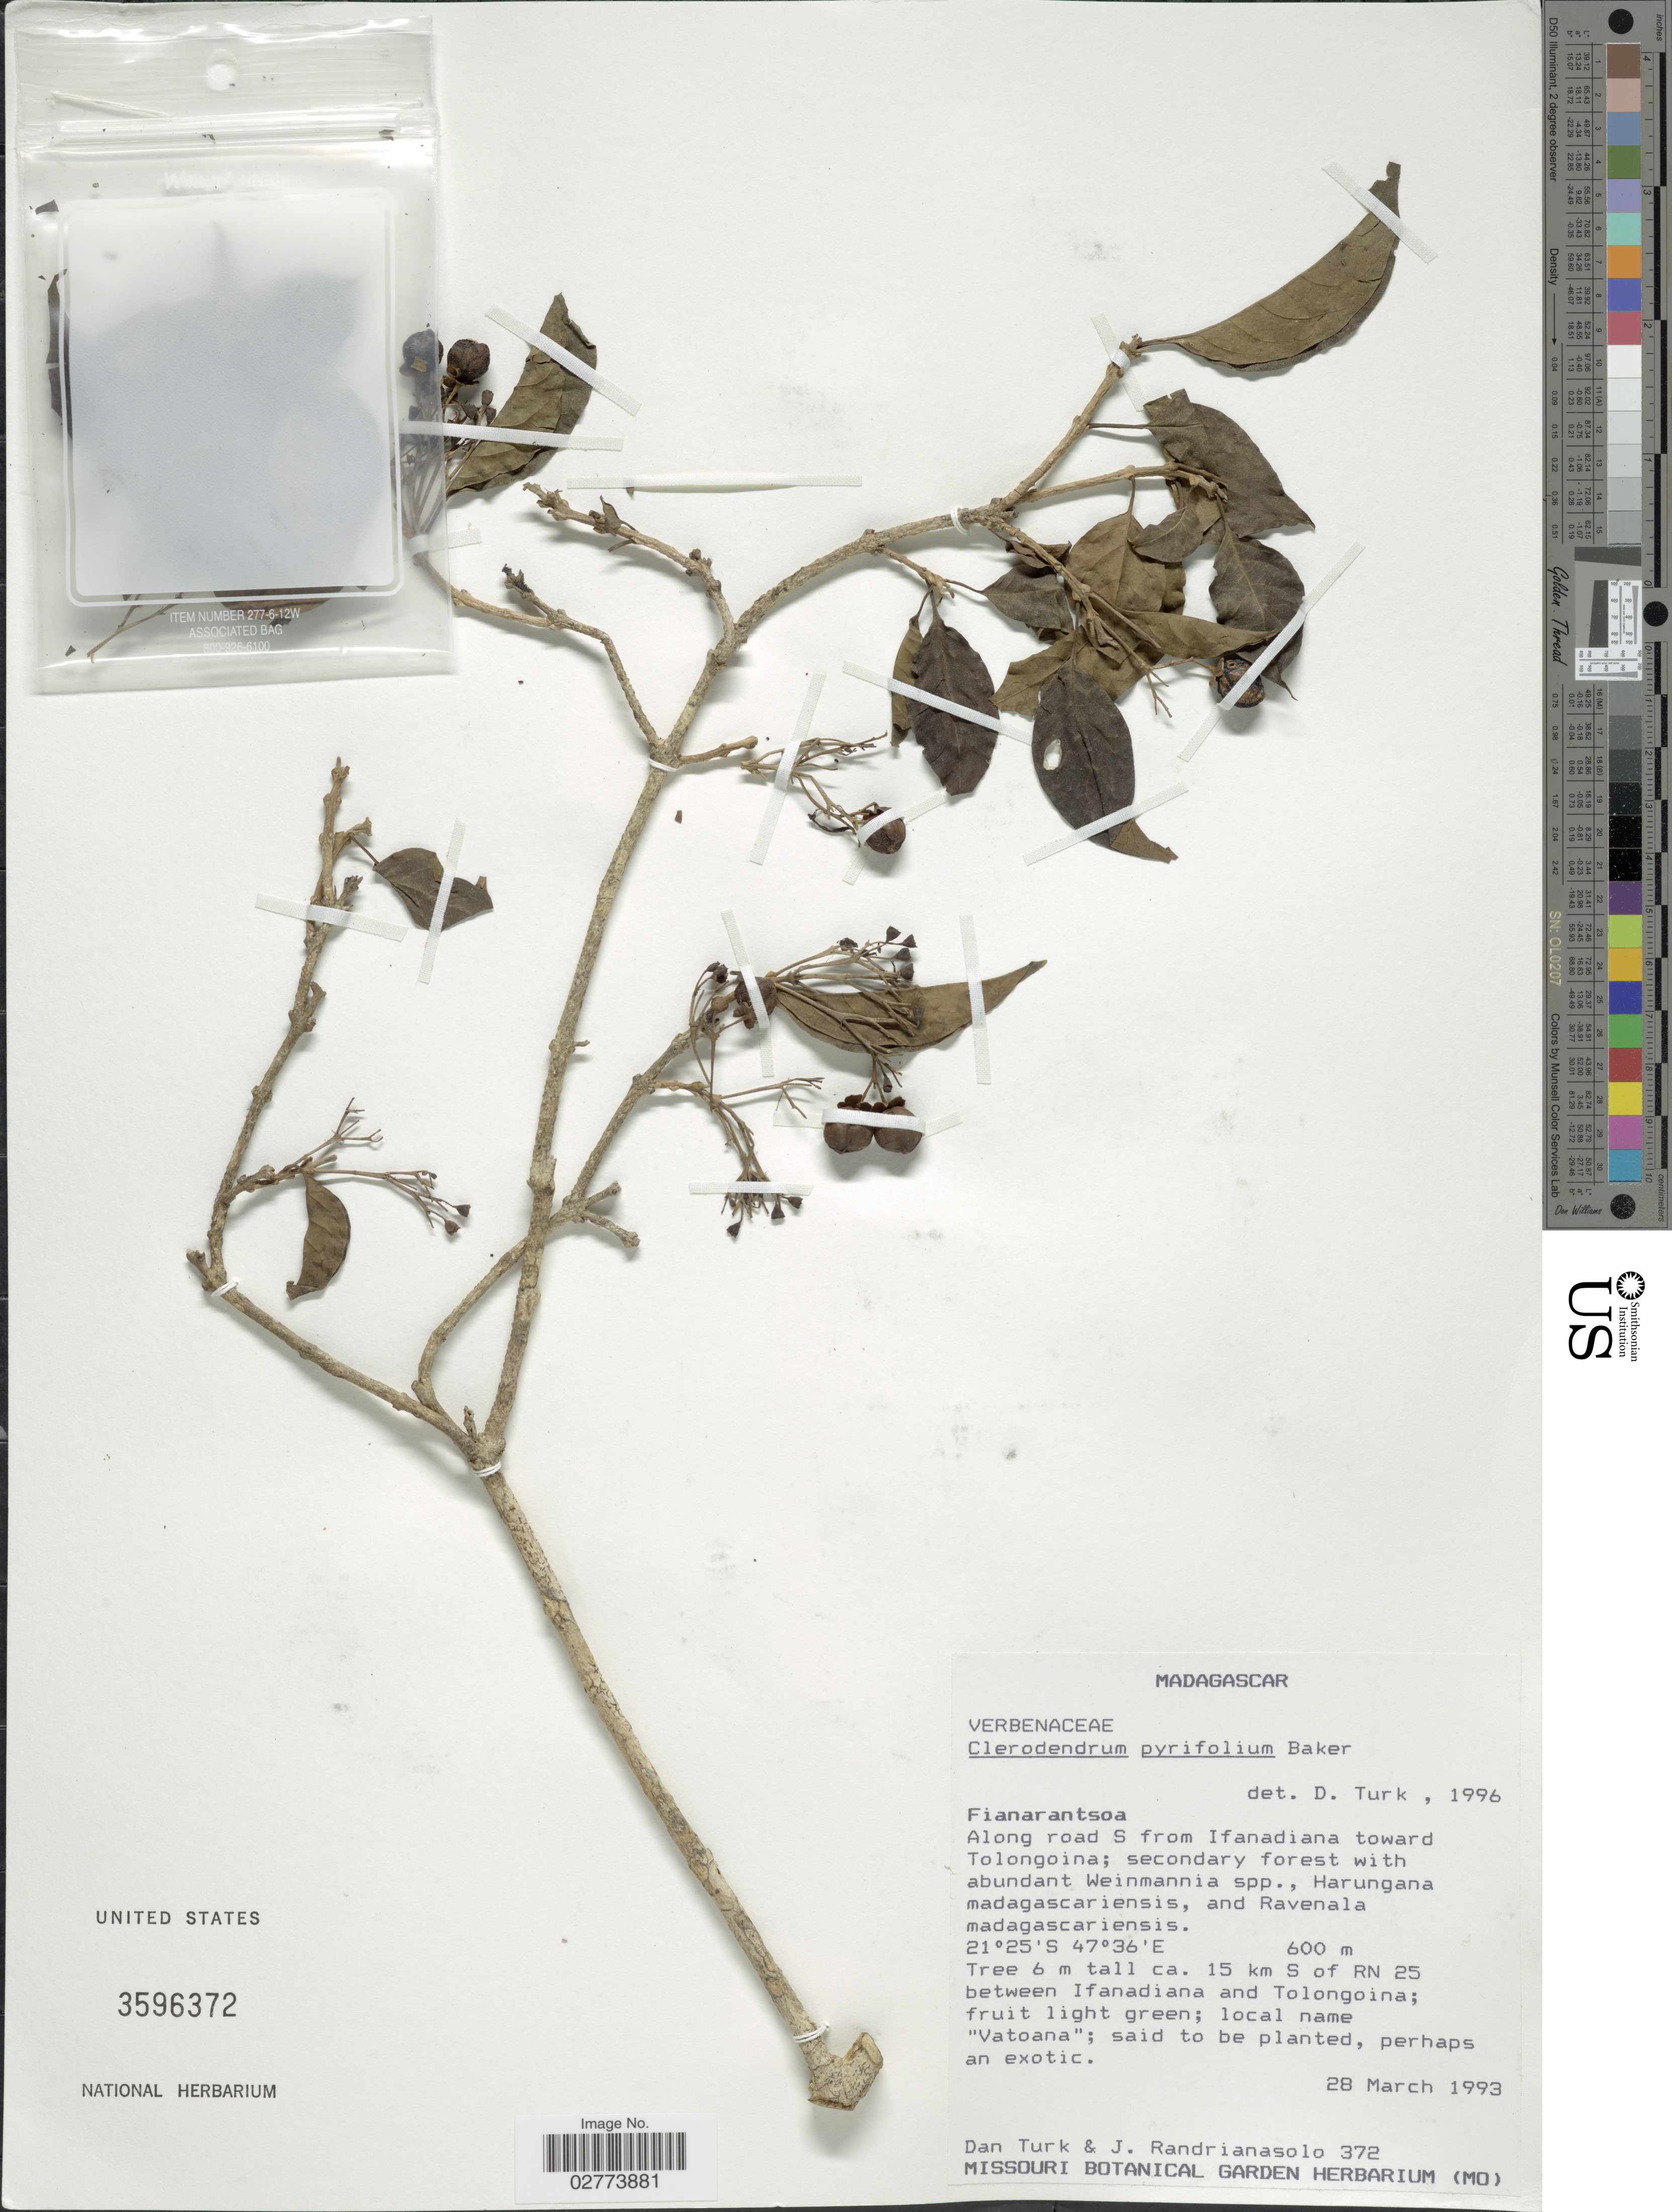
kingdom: Plantae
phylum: Tracheophyta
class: Magnoliopsida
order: Lamiales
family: Lamiaceae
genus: Clerodendrum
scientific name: Clerodendrum pyrifolium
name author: Baker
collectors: D. Turk & J. Randrianasolo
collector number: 372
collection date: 1993-03-28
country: Madagascar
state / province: Vatovavy Fitovinany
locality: Along road S from Ifanadiana toward Tolongoina. Ca. 15 km S of RN 25 between Ifanadiana and Tolongoina.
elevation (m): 600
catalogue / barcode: US 3596372